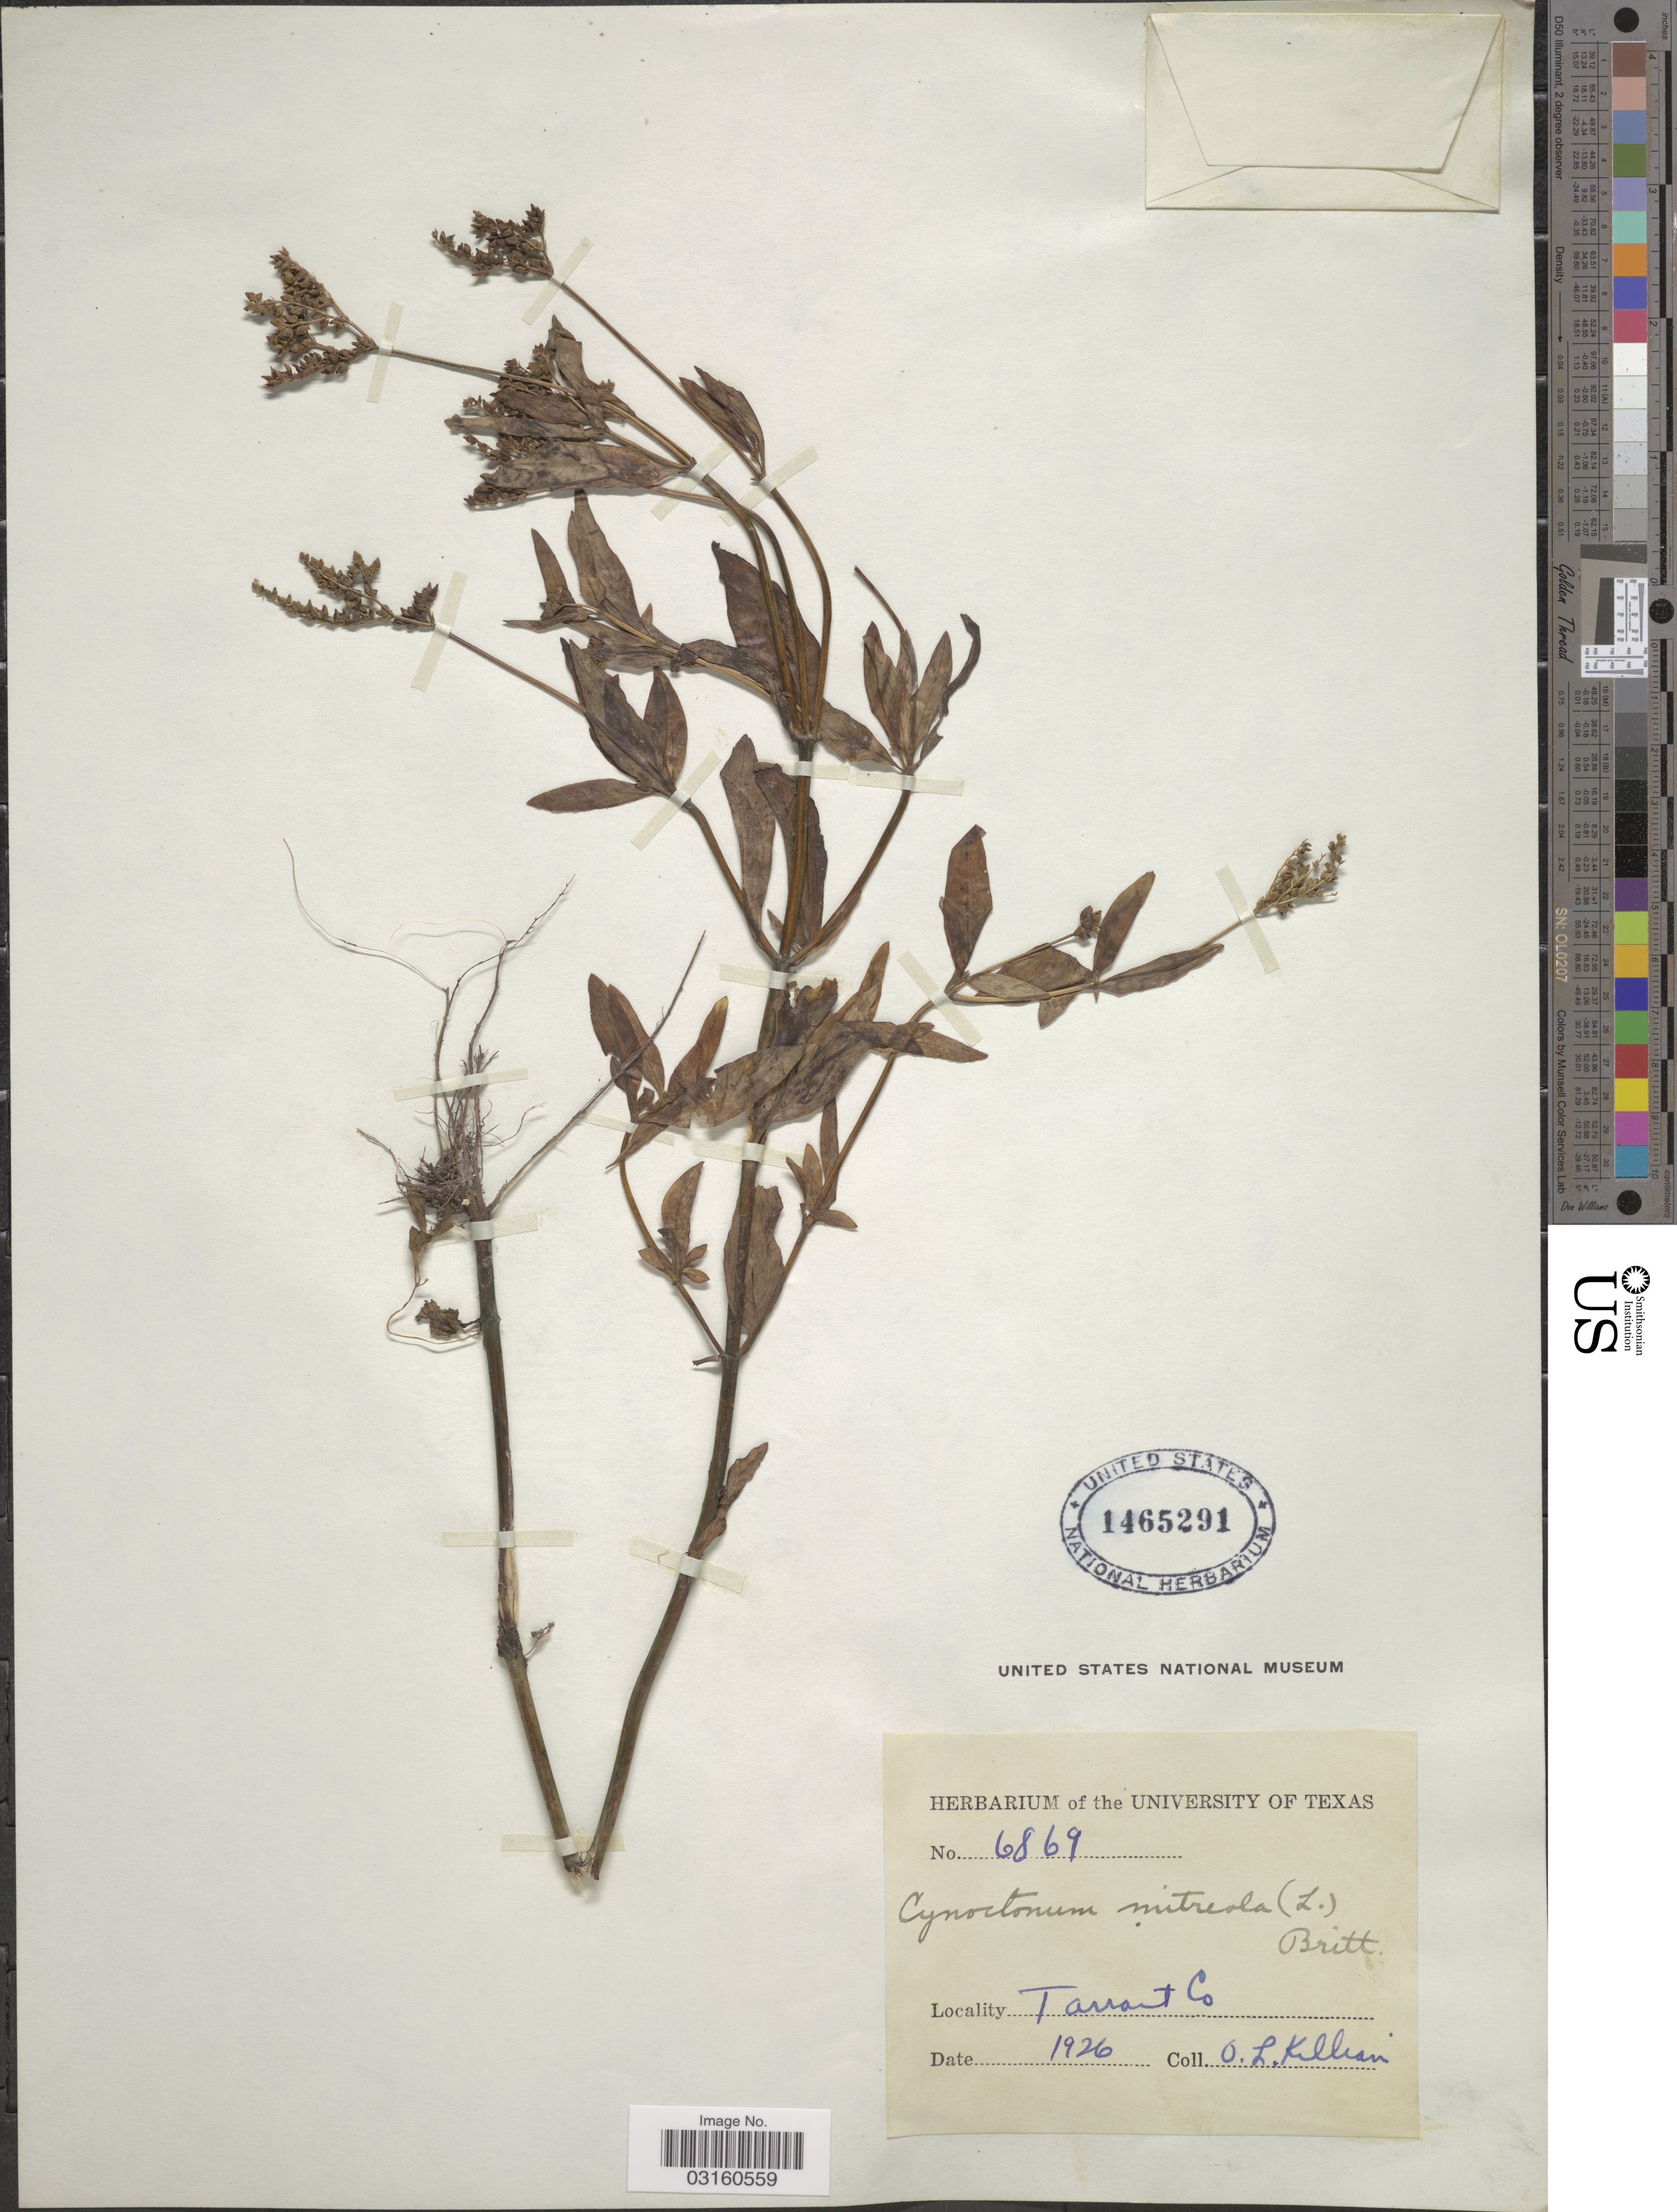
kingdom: Plantae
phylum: Tracheophyta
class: Magnoliopsida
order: Gentianales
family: Loganiaceae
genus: Mitreola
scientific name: Mitreola petiolata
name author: (J.F. Gmel.) Torr. & A. Gray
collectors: O. Killian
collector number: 6869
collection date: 1926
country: United States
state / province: Texas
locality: Tarrant Co.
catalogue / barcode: US 1465291